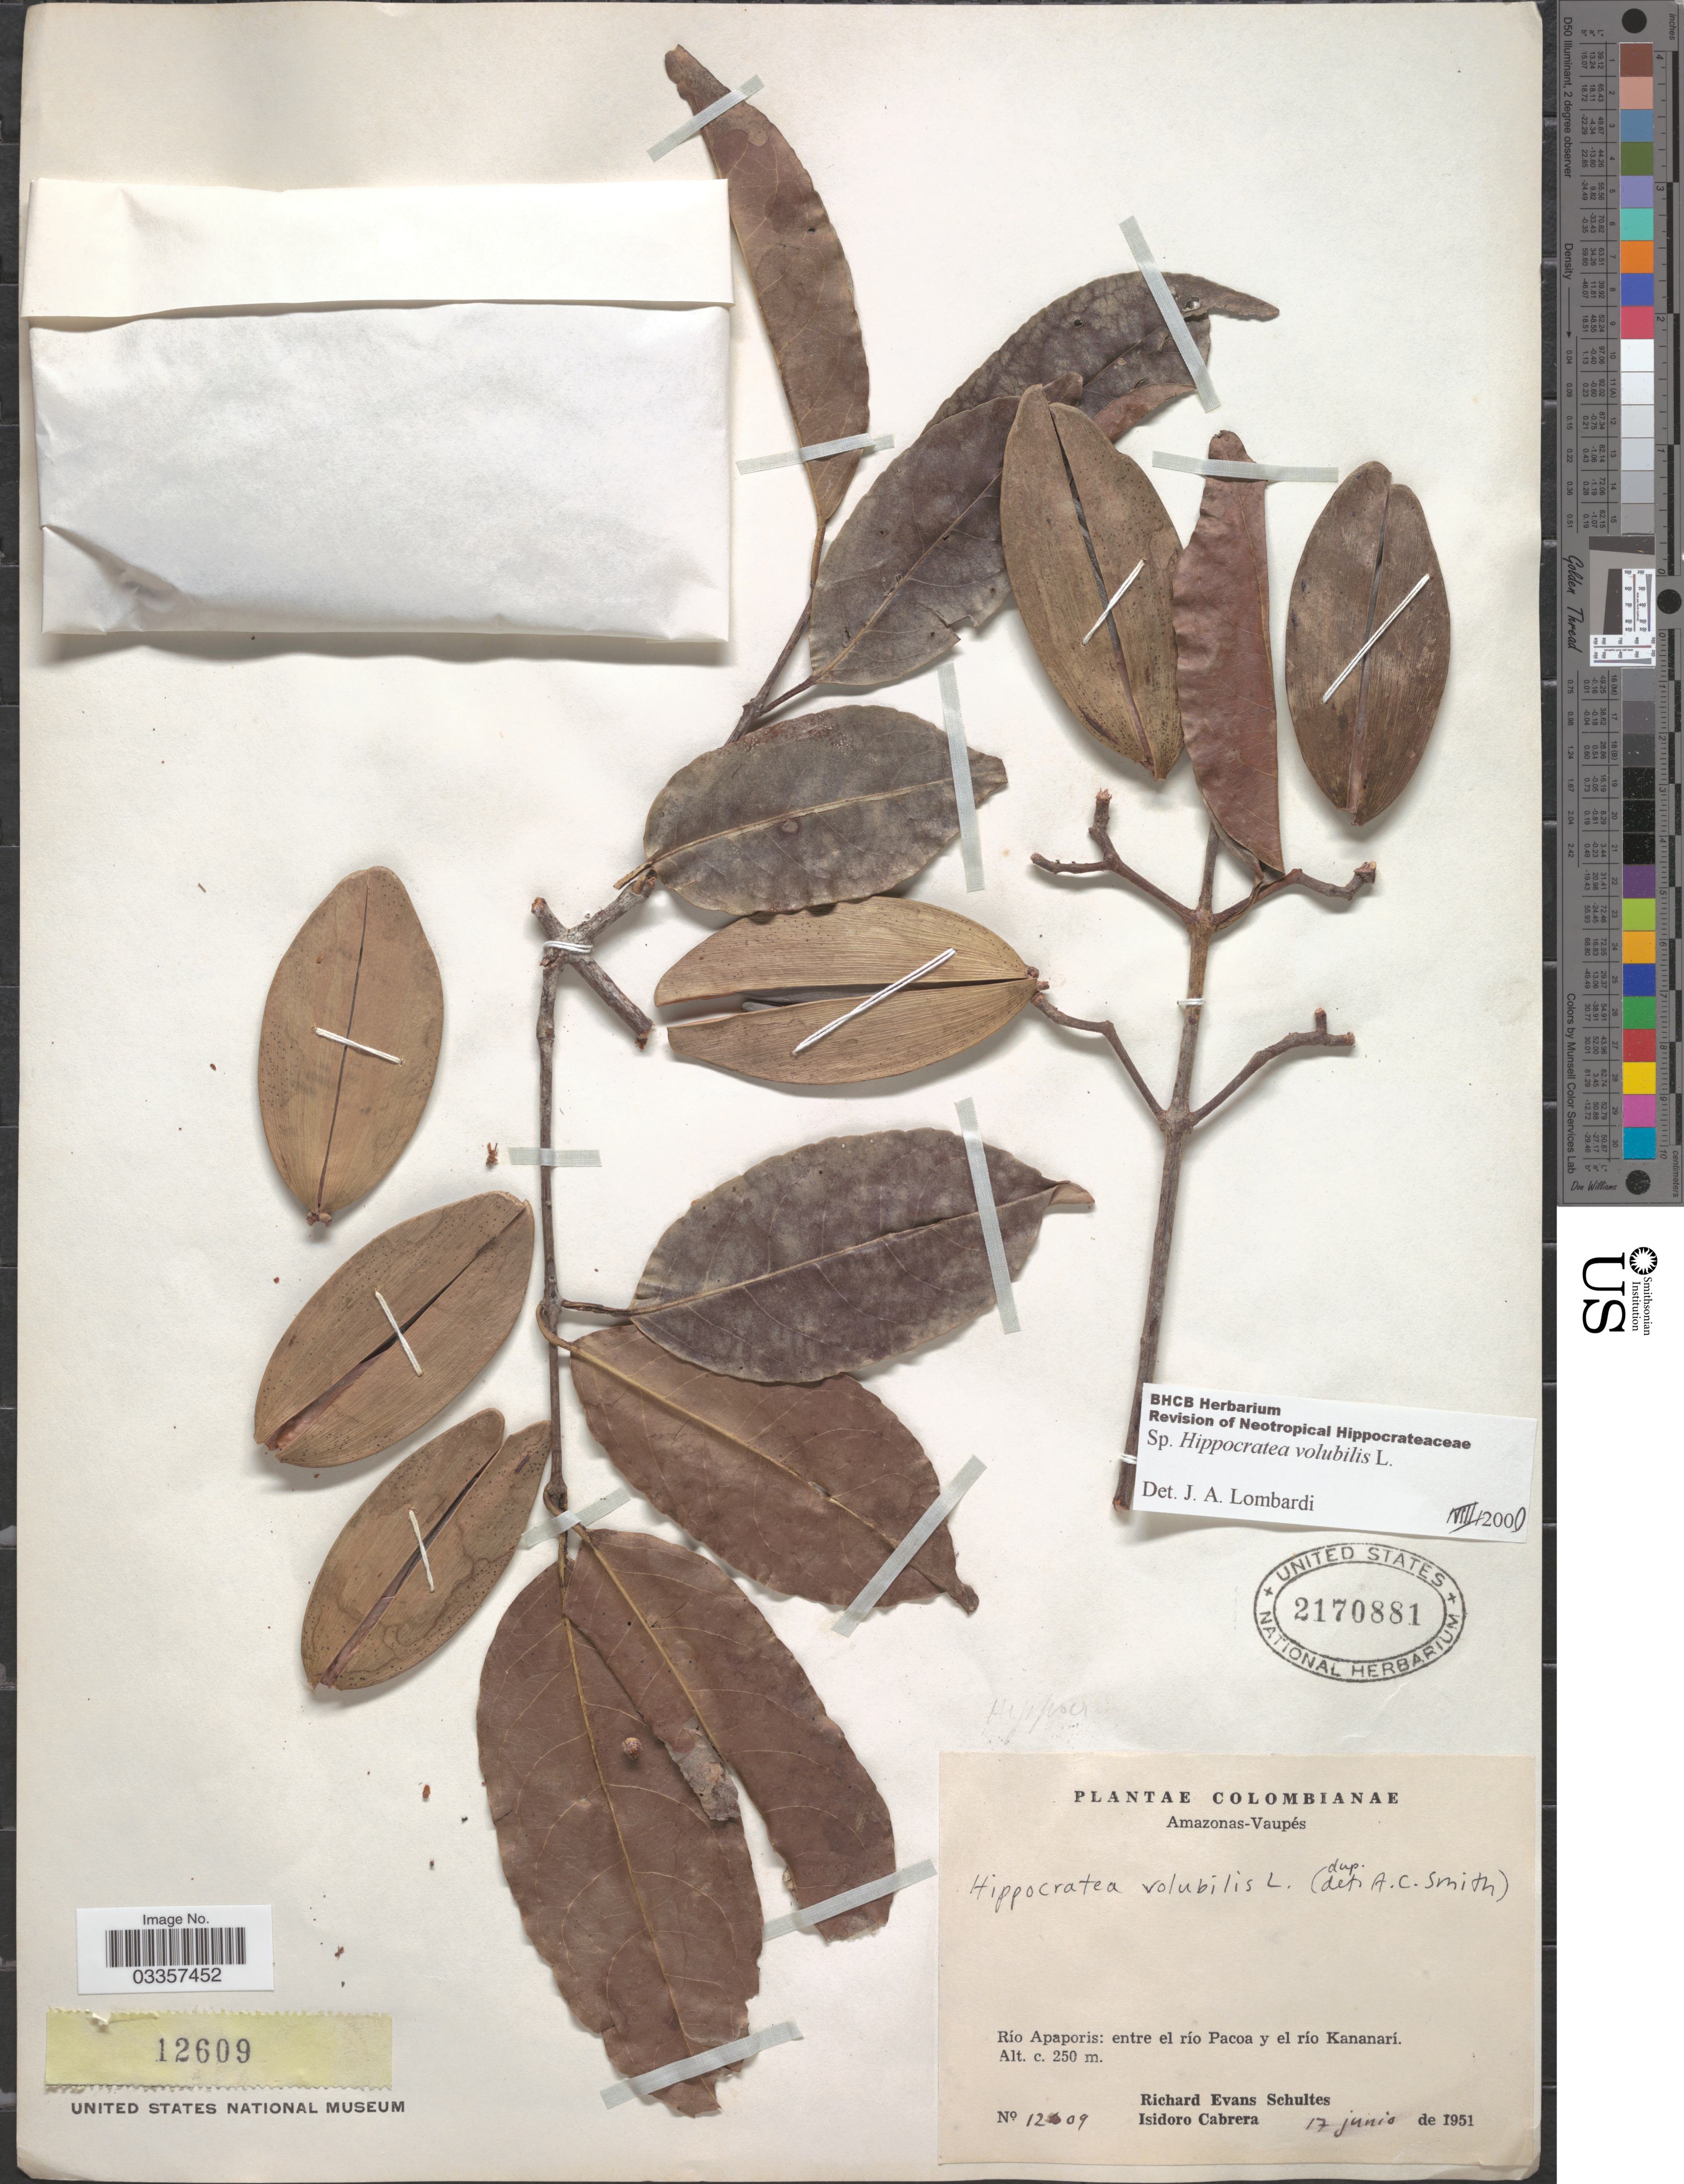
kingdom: Plantae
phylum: Tracheophyta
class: Magnoliopsida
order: Celastrales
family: Celastraceae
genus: Hippocratea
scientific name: Hippocratea volubilis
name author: L.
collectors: R. E. Schultes & I. Cabrera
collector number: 12009*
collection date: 1951-06-17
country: Colombia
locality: Amazonas-Vaupés. Río Apaporis: entre el río Pacoa y el río Kananarí.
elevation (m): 250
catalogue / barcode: US 2170881